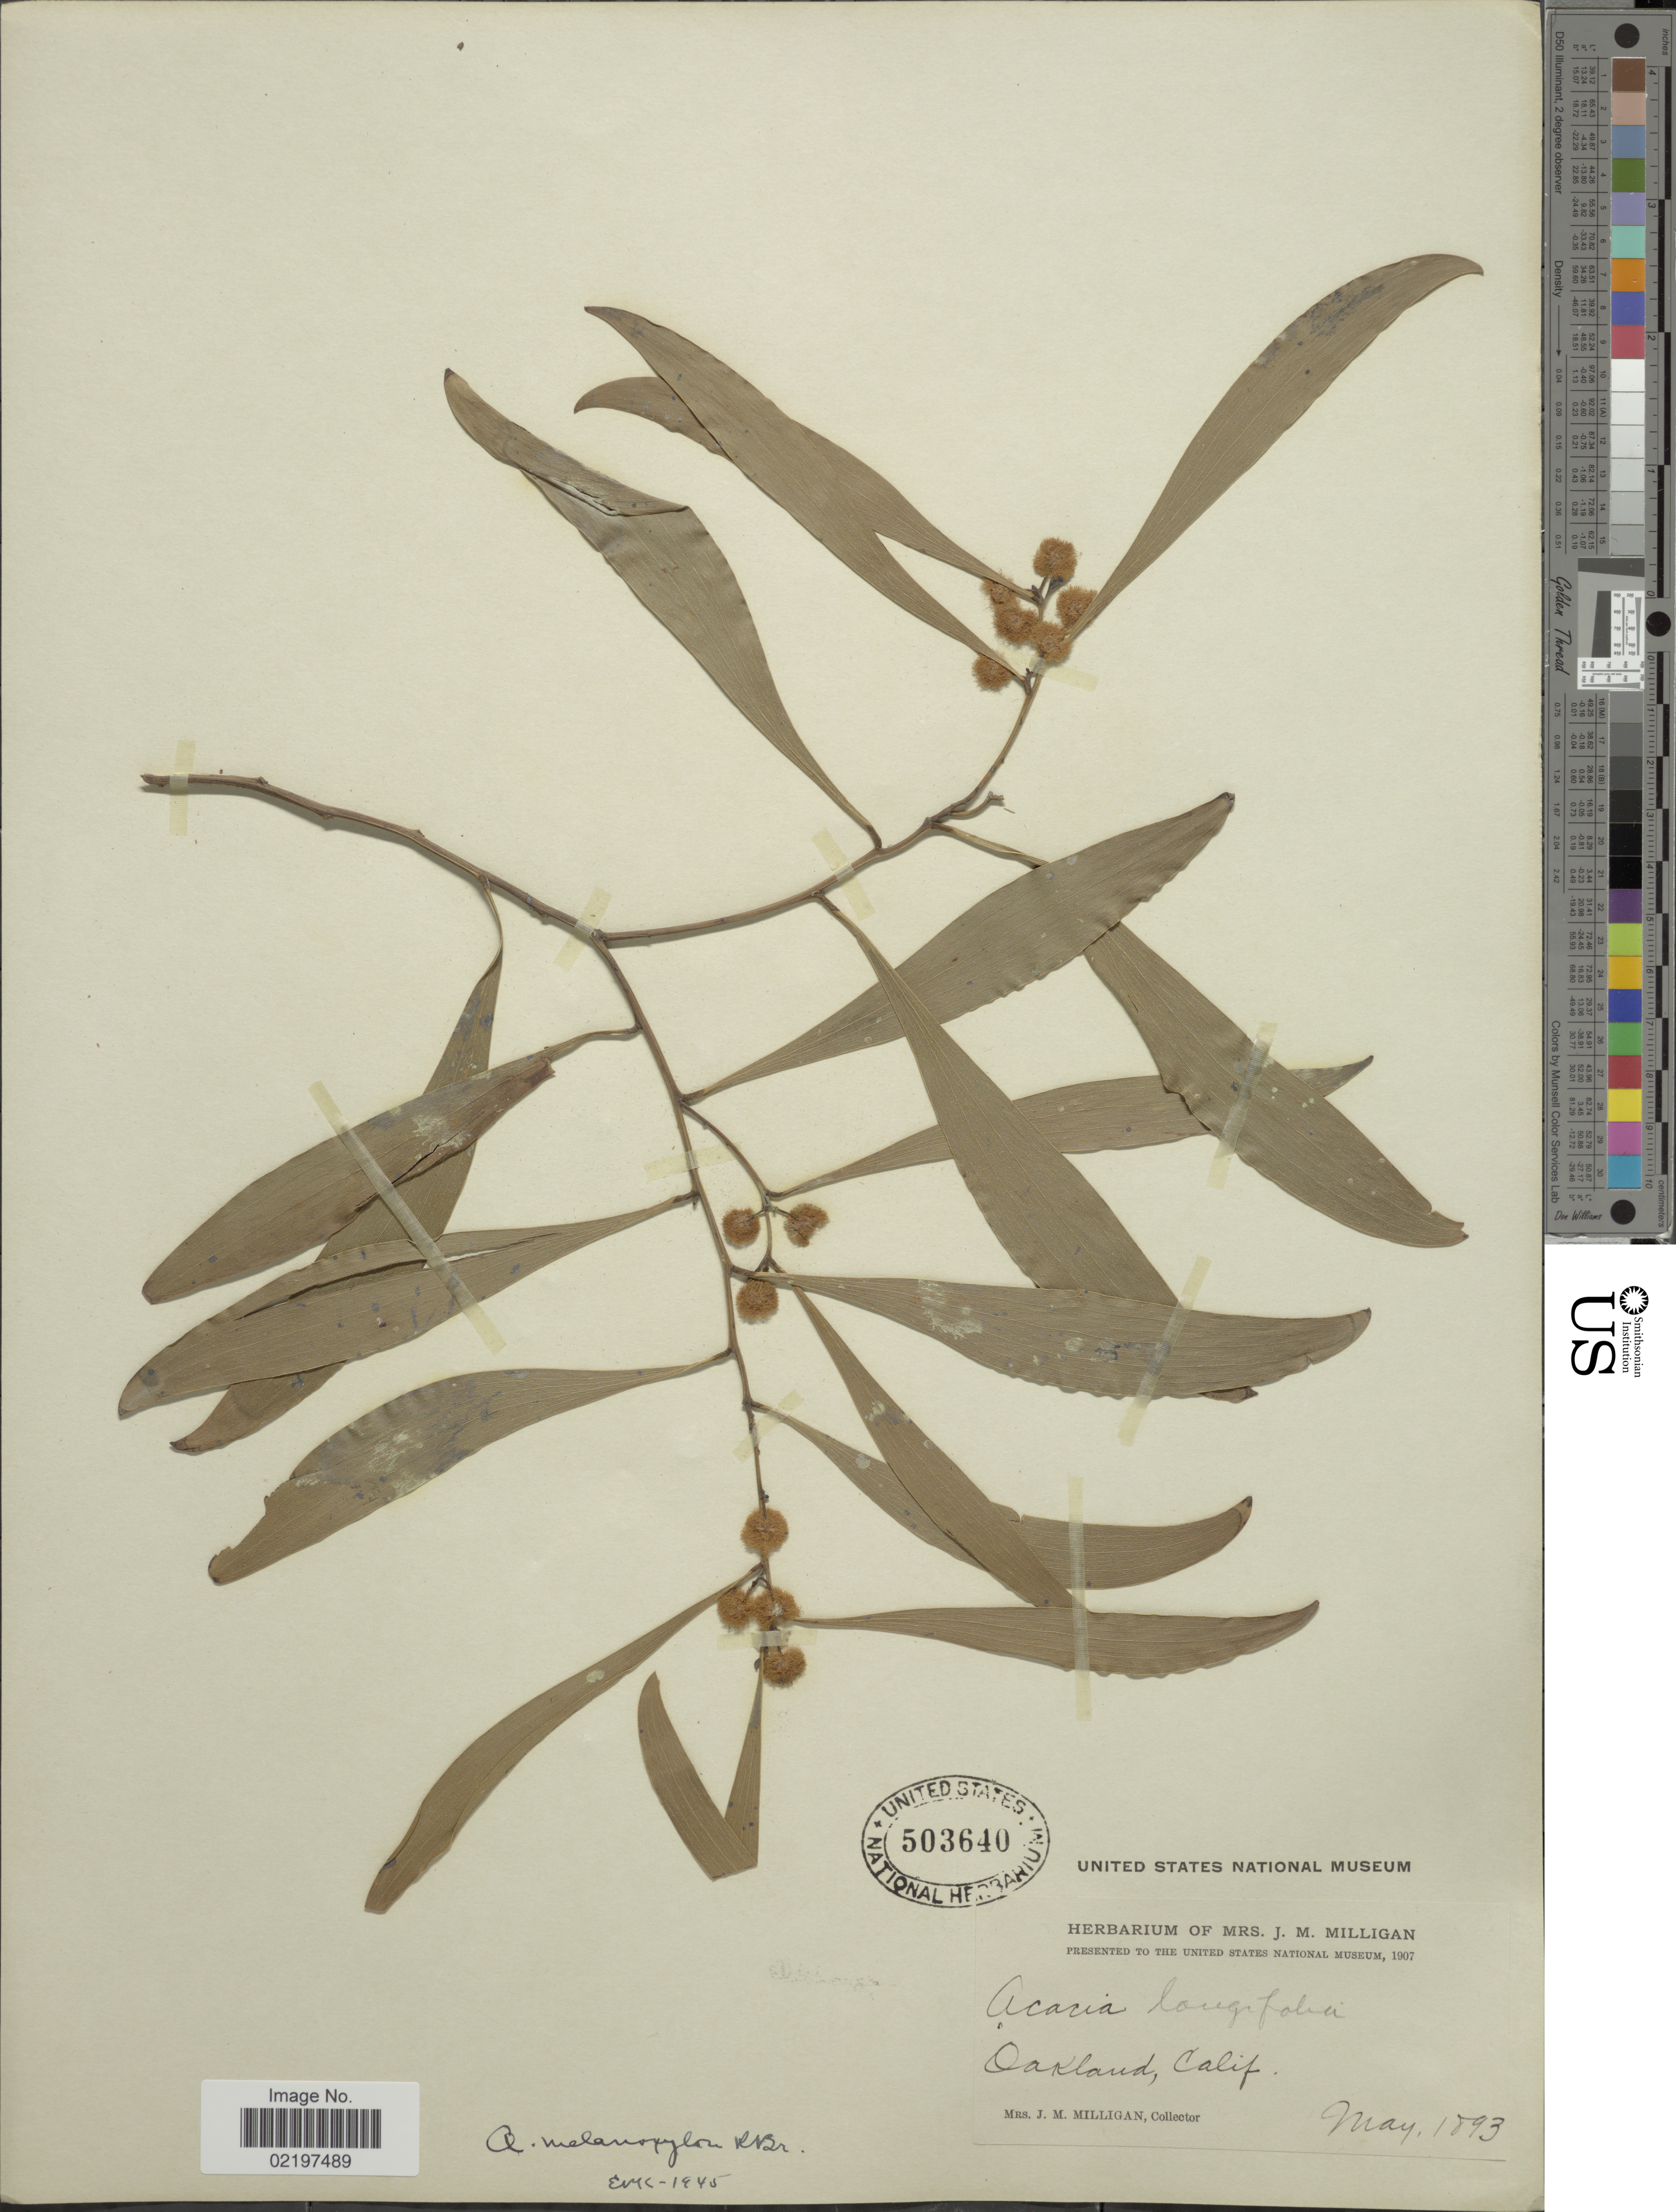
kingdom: Plantae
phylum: Tracheophyta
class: Magnoliopsida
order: Fabales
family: Fabaceae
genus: Acacia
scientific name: Acacia melanoxylon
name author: R. Br.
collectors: J. Milligan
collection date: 1893-05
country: United States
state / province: California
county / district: Alameda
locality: Oakland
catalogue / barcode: US 503640